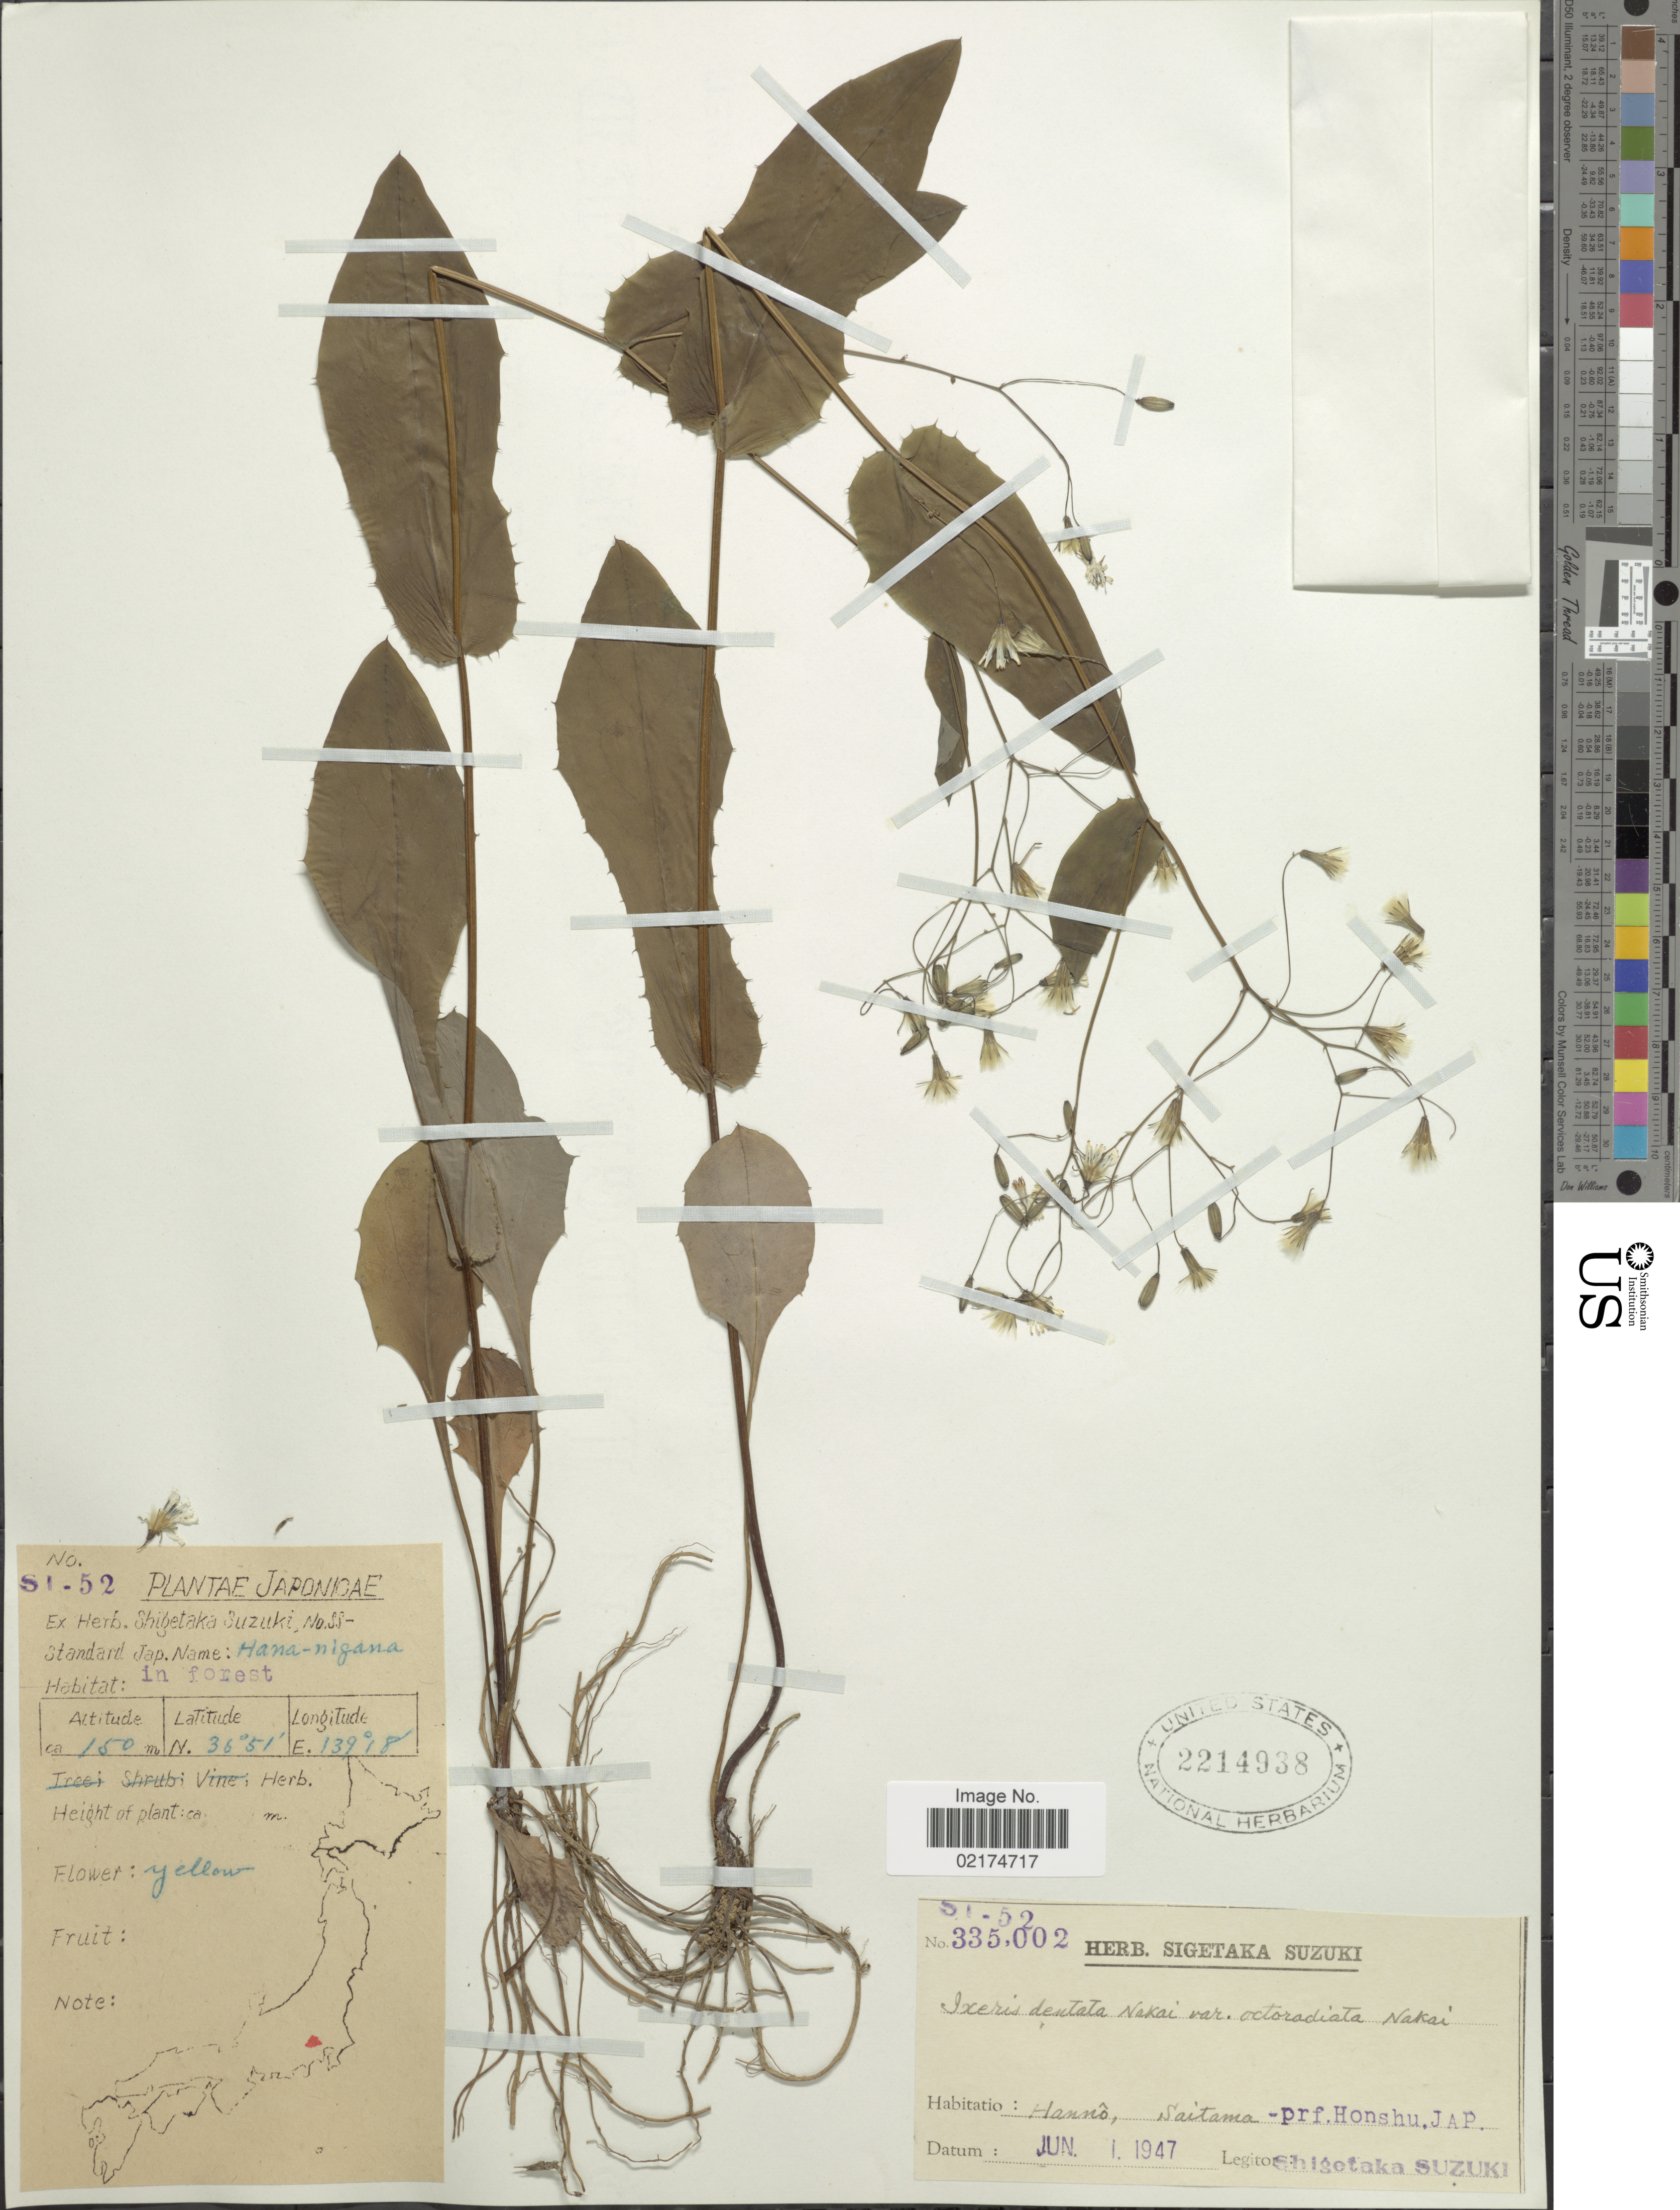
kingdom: Plantae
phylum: Tracheophyta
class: Magnoliopsida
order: Asterales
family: Asteraceae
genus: Ixeridium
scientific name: Ixeridium dentatum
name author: (Thunb.) Tzvelev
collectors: S. Suzuki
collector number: SI-52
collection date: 1947-06-01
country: Japan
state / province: Saitama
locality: Hanno, Prf. Honshu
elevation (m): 150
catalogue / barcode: US 2214938